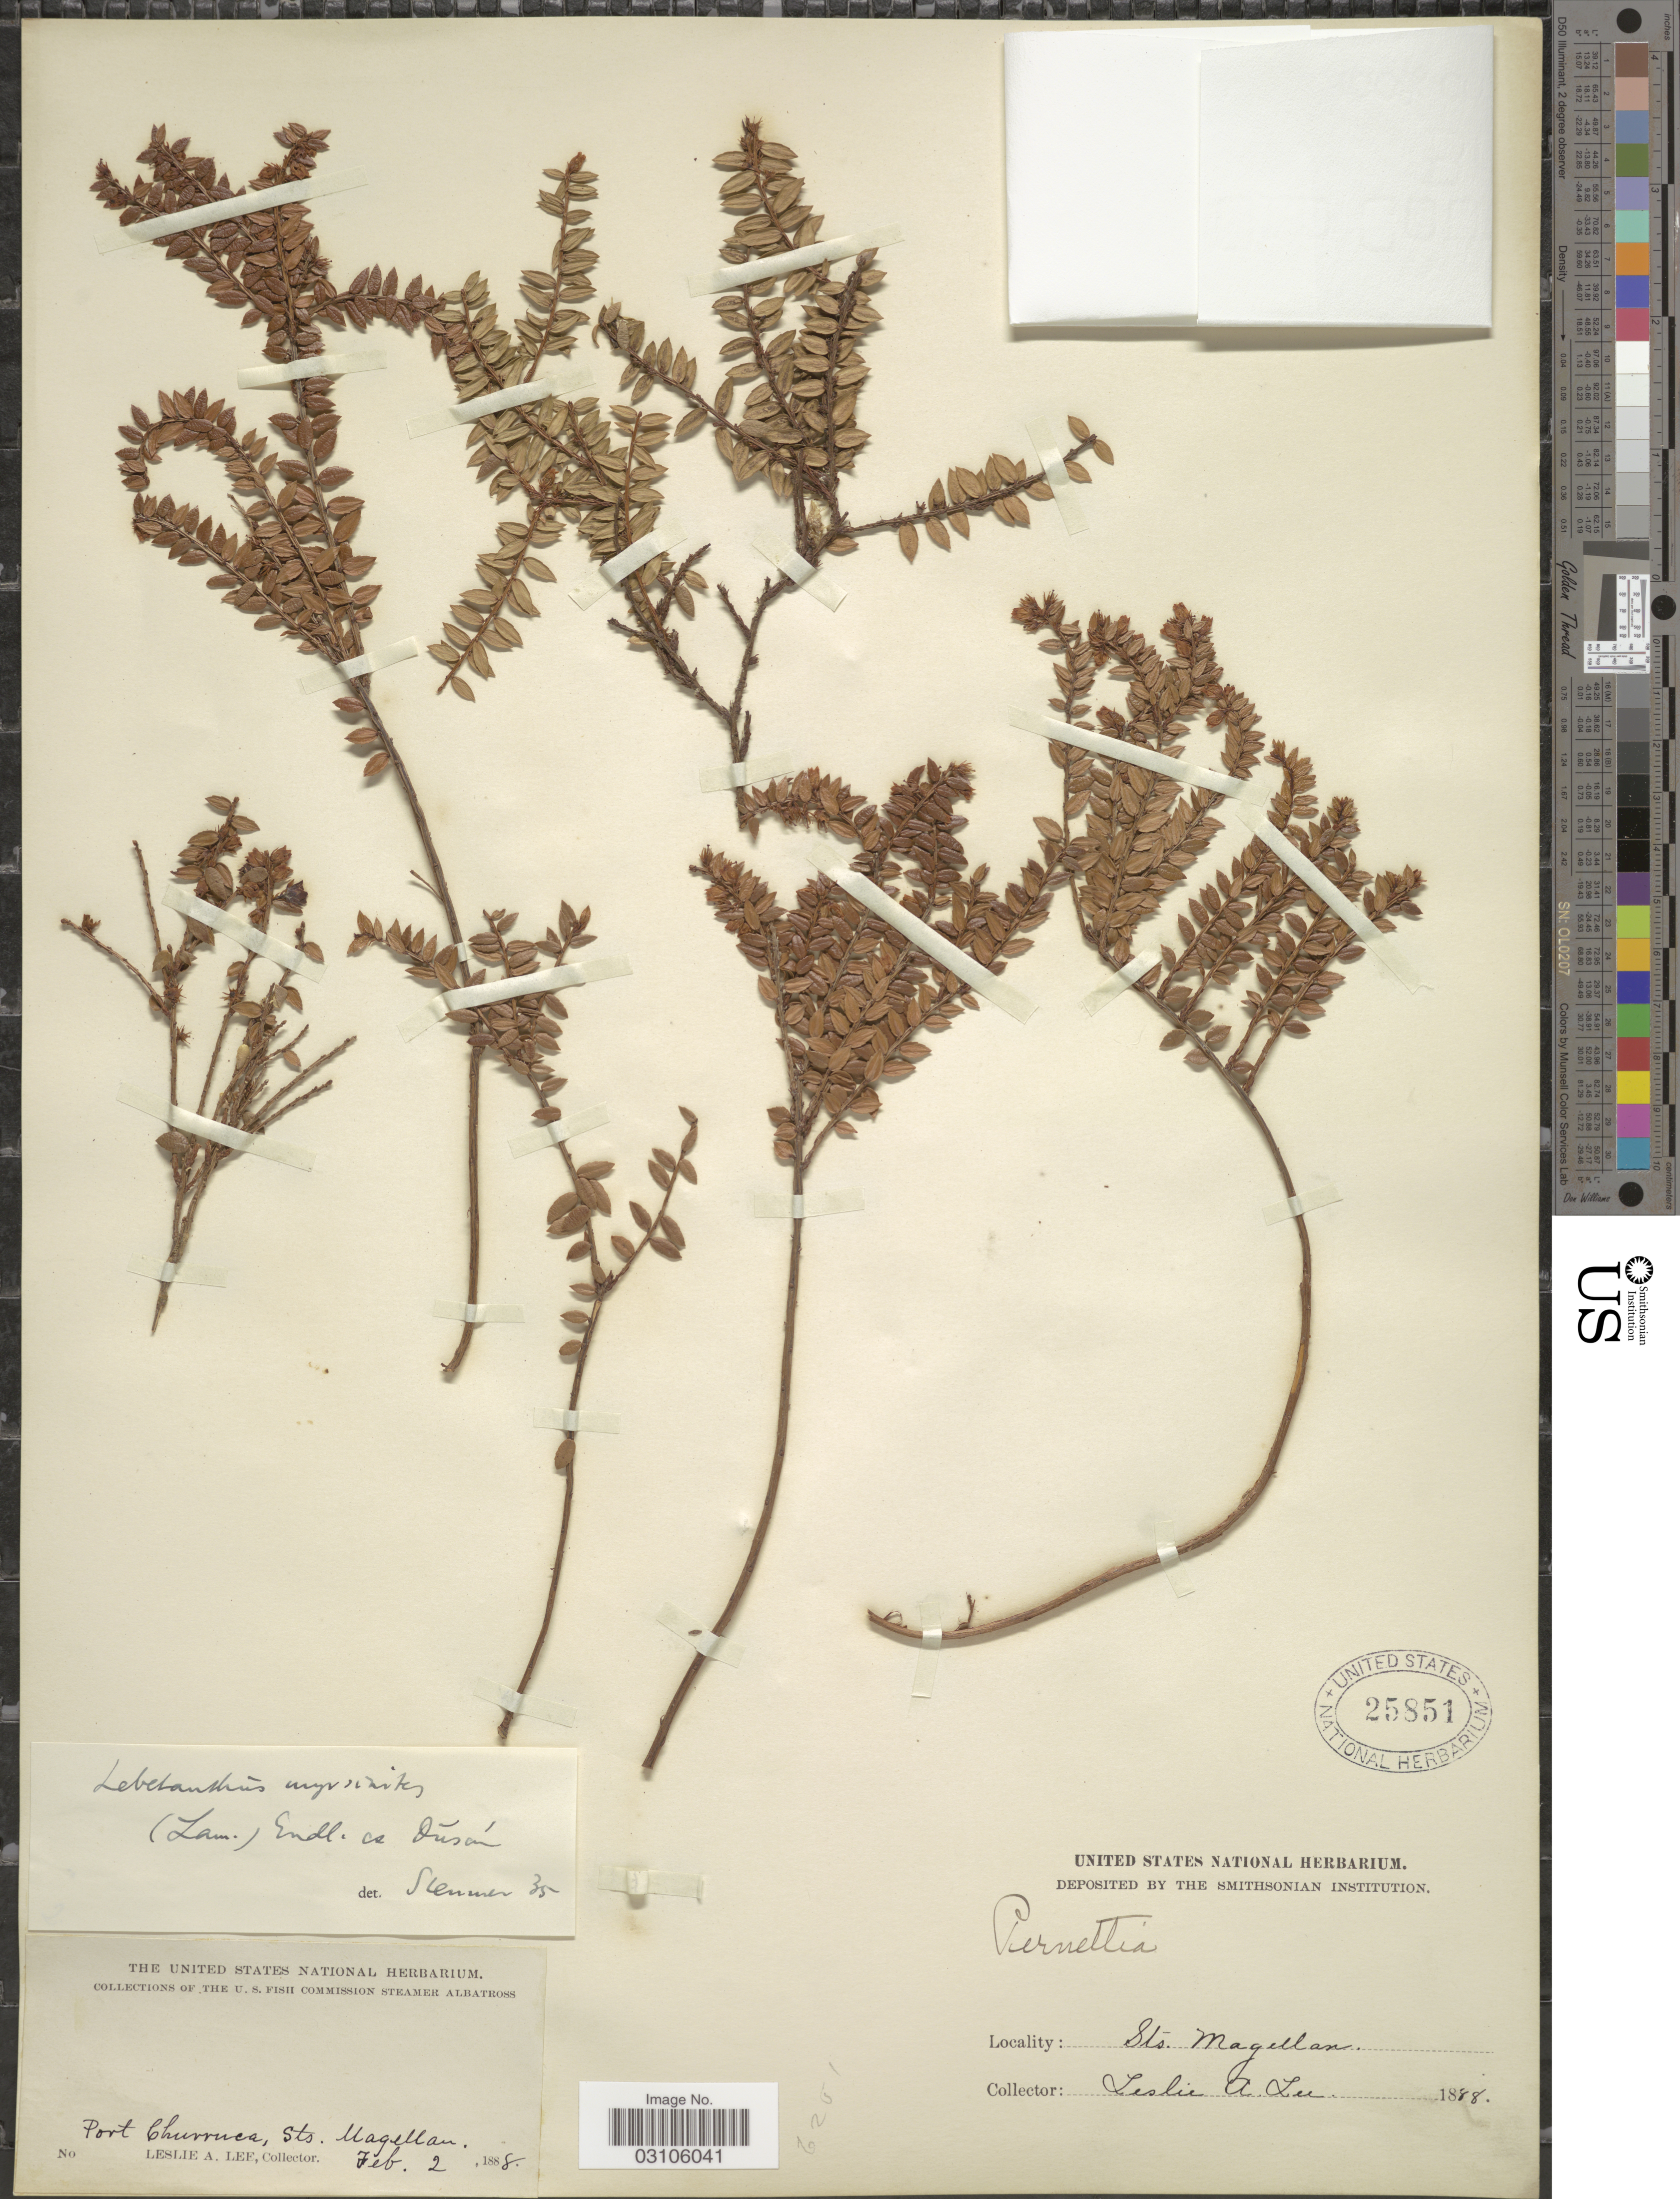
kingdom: Plantae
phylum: Tracheophyta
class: Magnoliopsida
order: Ericales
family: Ericaceae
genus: Lebetanthus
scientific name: Lebetanthus myrsinites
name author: (Lam.) Dusén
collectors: L. Lee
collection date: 1888-02-02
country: Chile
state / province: Magallanes y de la Antártica Chilena (XII)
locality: Port Churruca, Sts. Magellan.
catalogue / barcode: US 25851